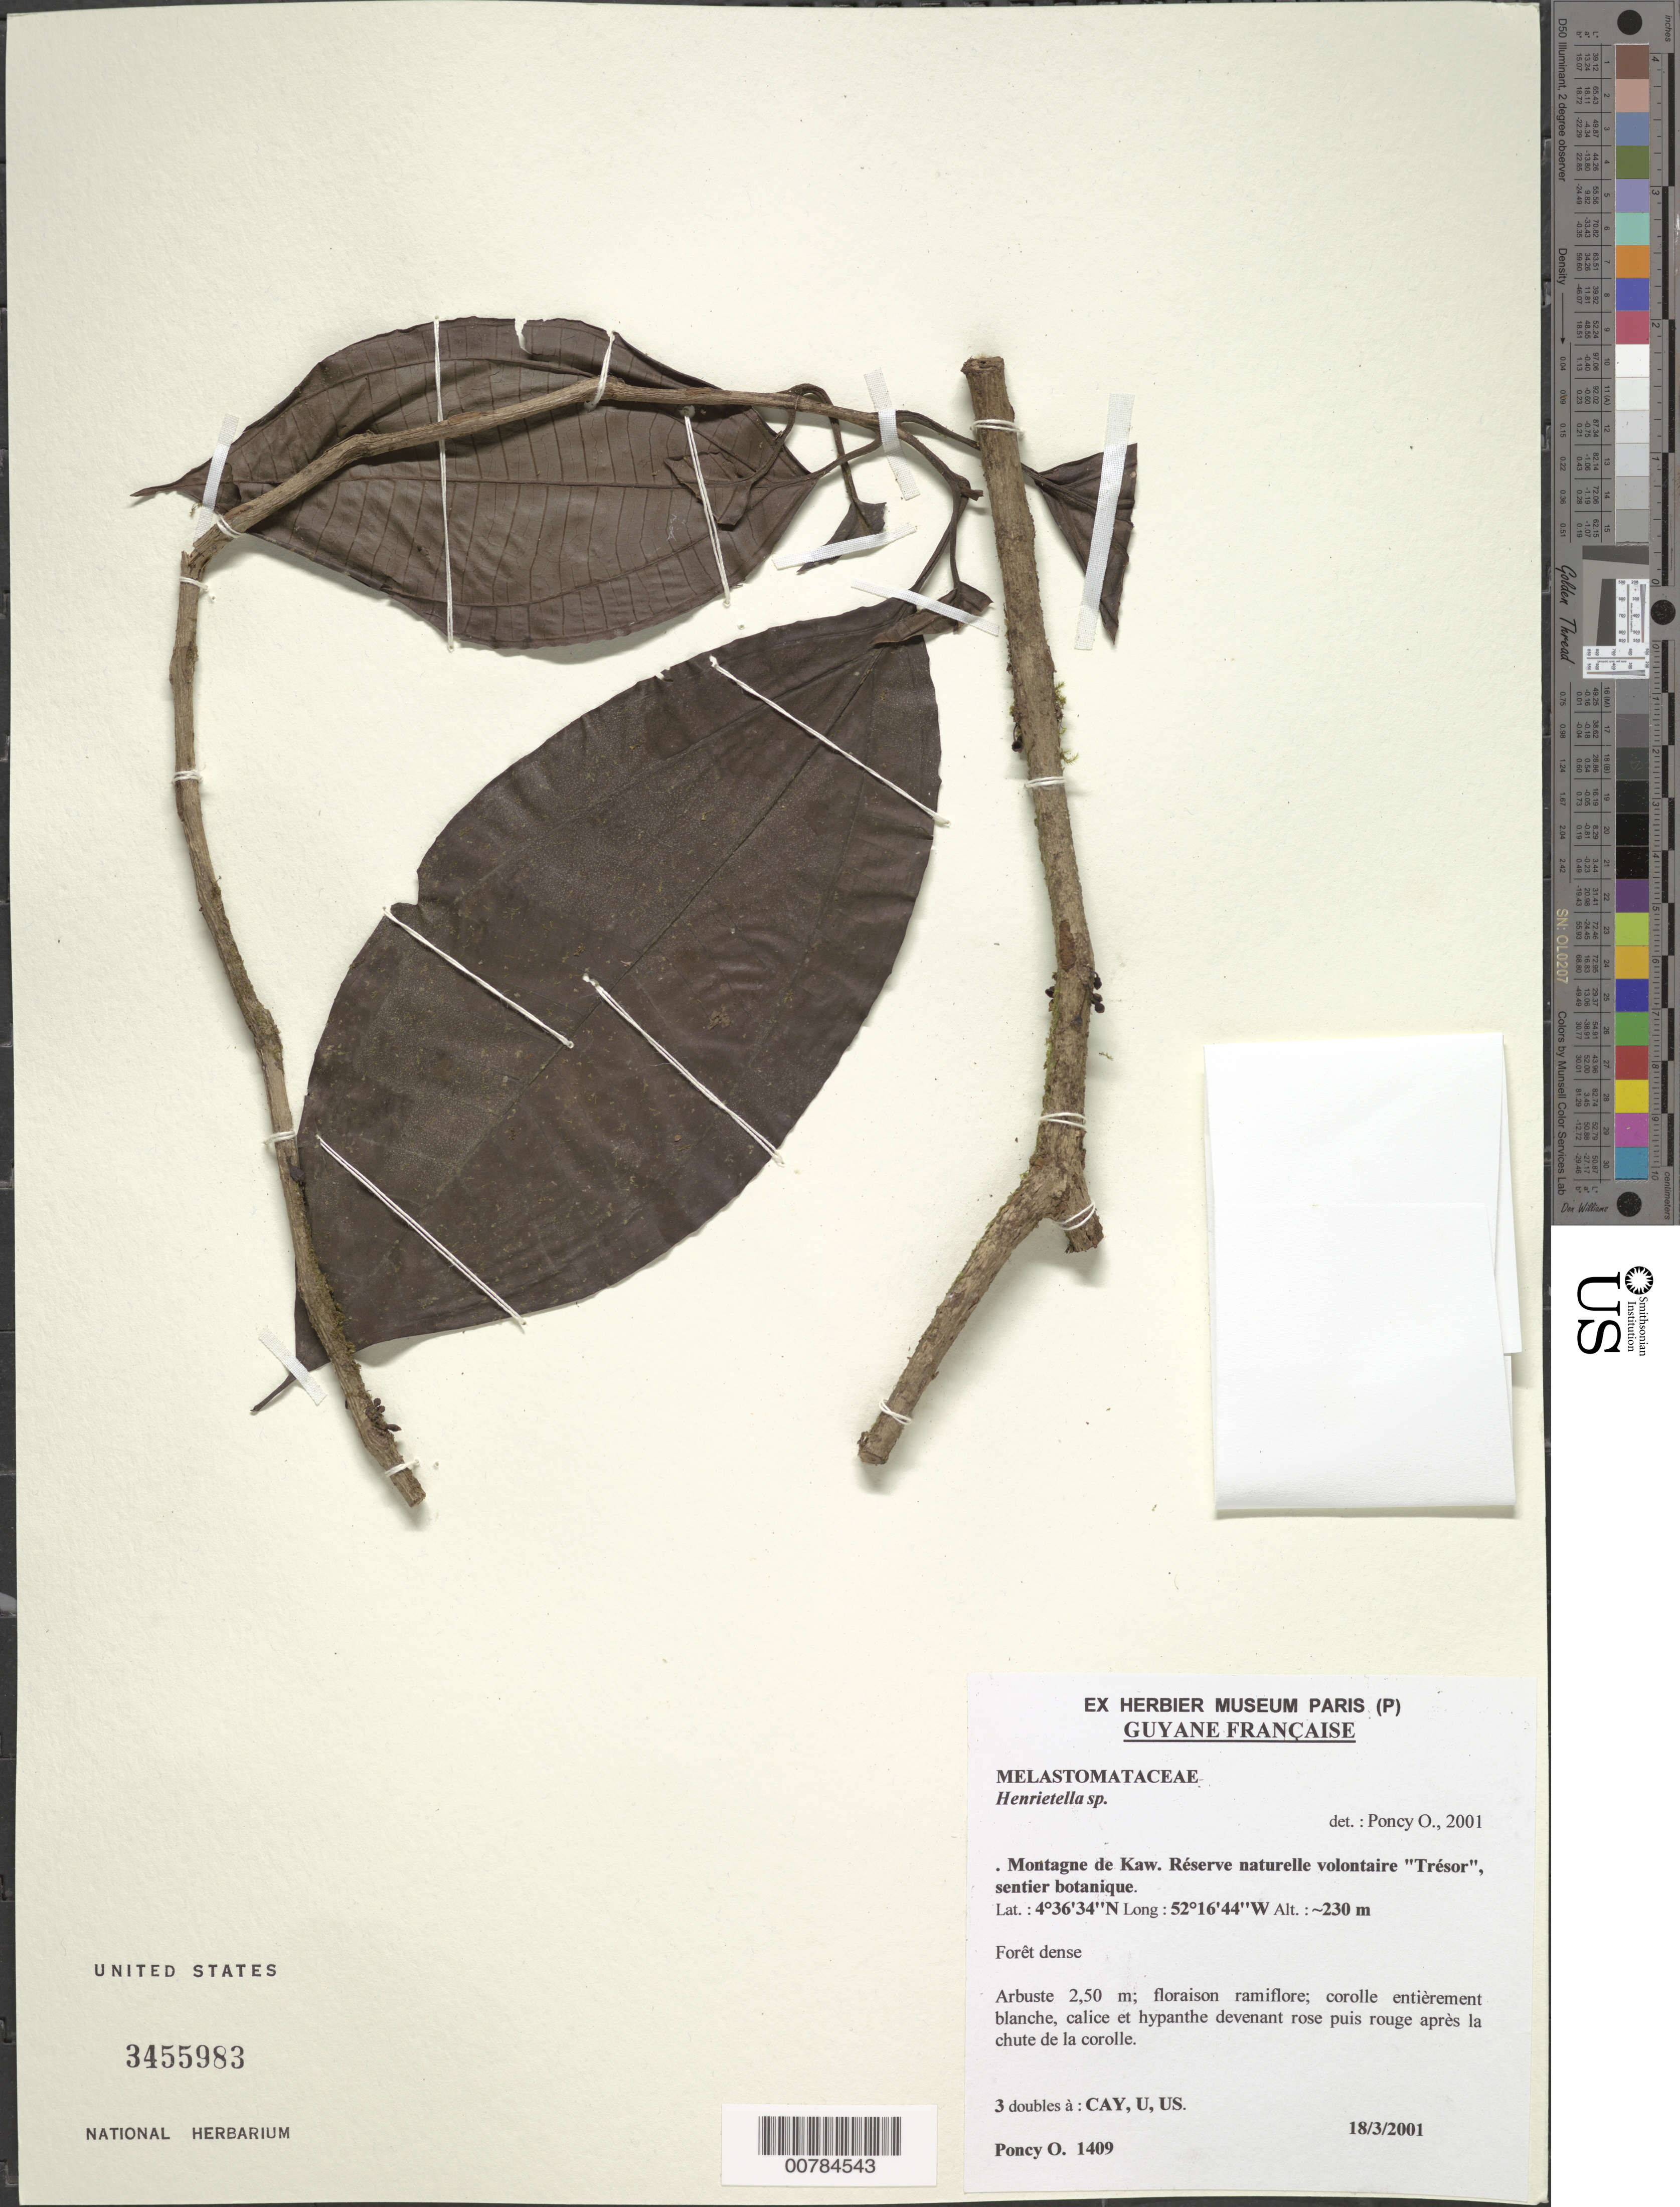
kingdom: Plantae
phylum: Tracheophyta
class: Magnoliopsida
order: Myrtales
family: Melastomataceae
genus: Henriettea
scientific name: Henriettea caudata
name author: (Gleason) Penneys et al.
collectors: O. Poncy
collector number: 1409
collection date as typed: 18-Mar-01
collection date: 2001-03-18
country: French Guiana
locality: Montagne de Kaw; Réserve naturelle volontaire "Trésor", sentier botanique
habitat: Forêt dense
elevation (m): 230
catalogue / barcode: US 3455983